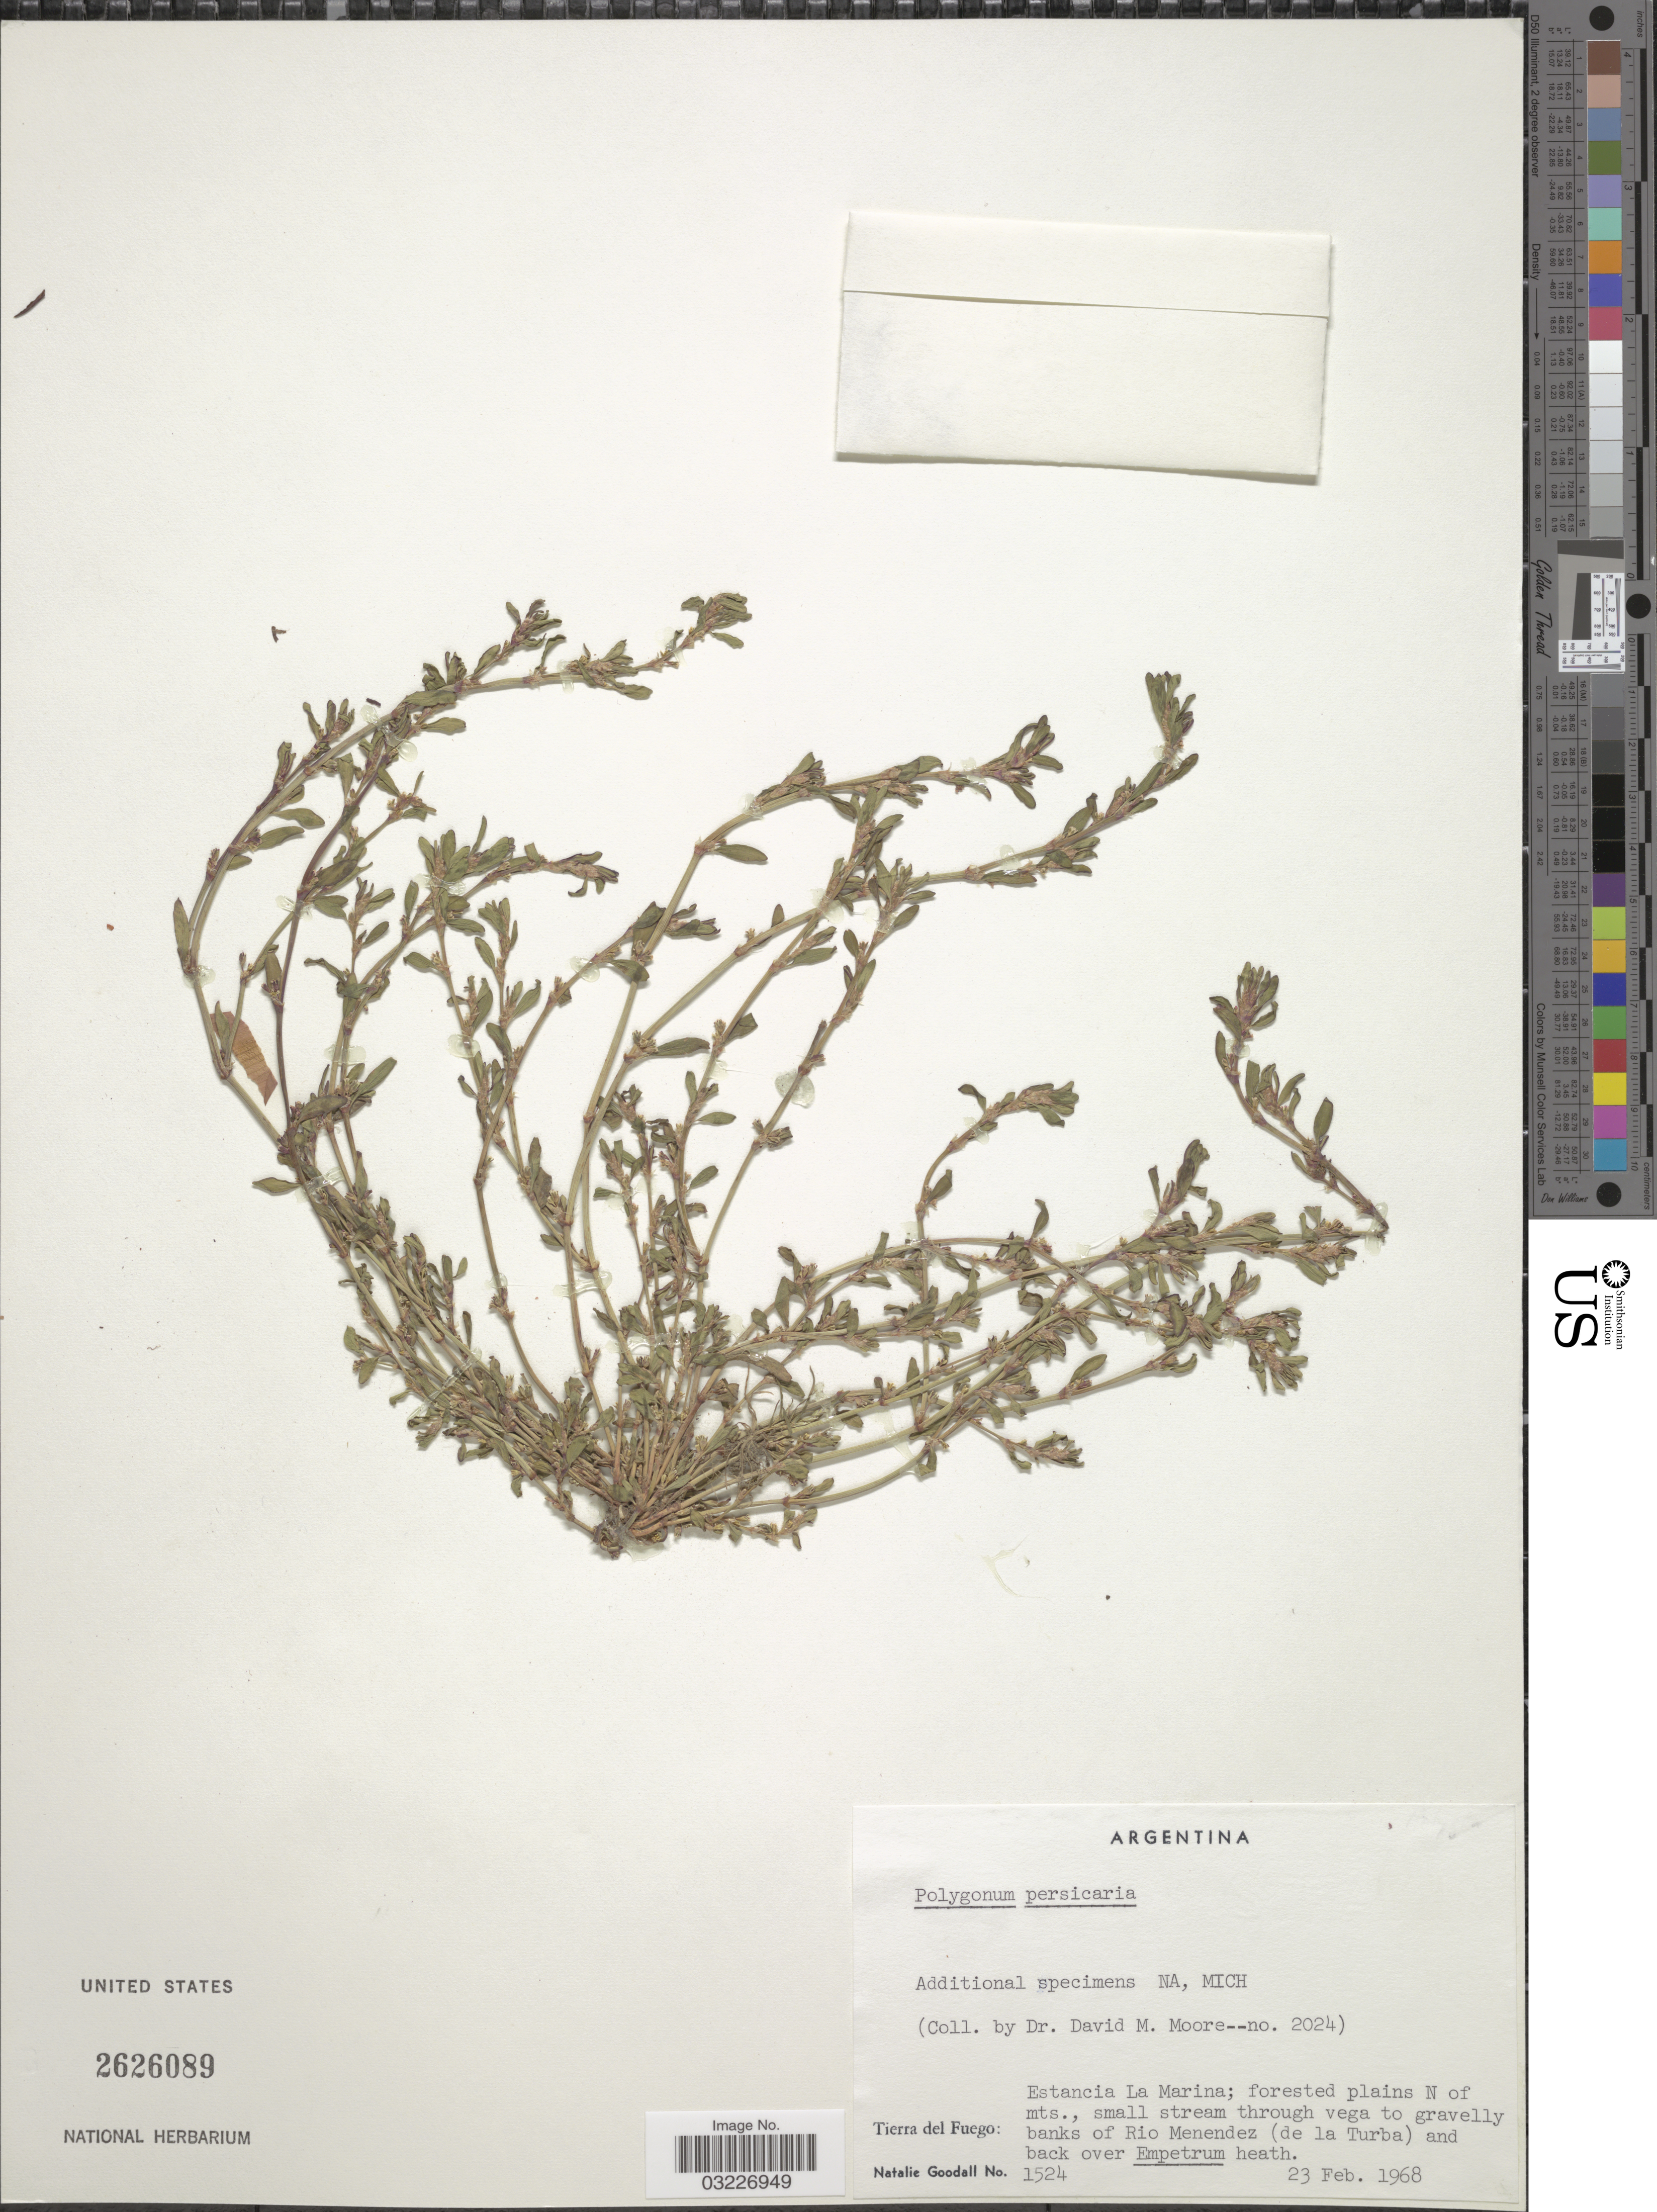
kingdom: Plantae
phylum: Tracheophyta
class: Magnoliopsida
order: Caryophyllales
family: Polygonaceae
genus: Polygonum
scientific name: Polygonum persicaria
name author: L.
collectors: D. Moore & N. Goodall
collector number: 2024/1524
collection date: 1968-02-23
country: Argentina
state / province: Tierra del Fuego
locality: Estancia La Marina; forested plains N of mts., small stream through vega to gravelly banks of Rio Menendez (de la Turba) and back over Empetrum heath.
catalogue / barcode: US 2626089